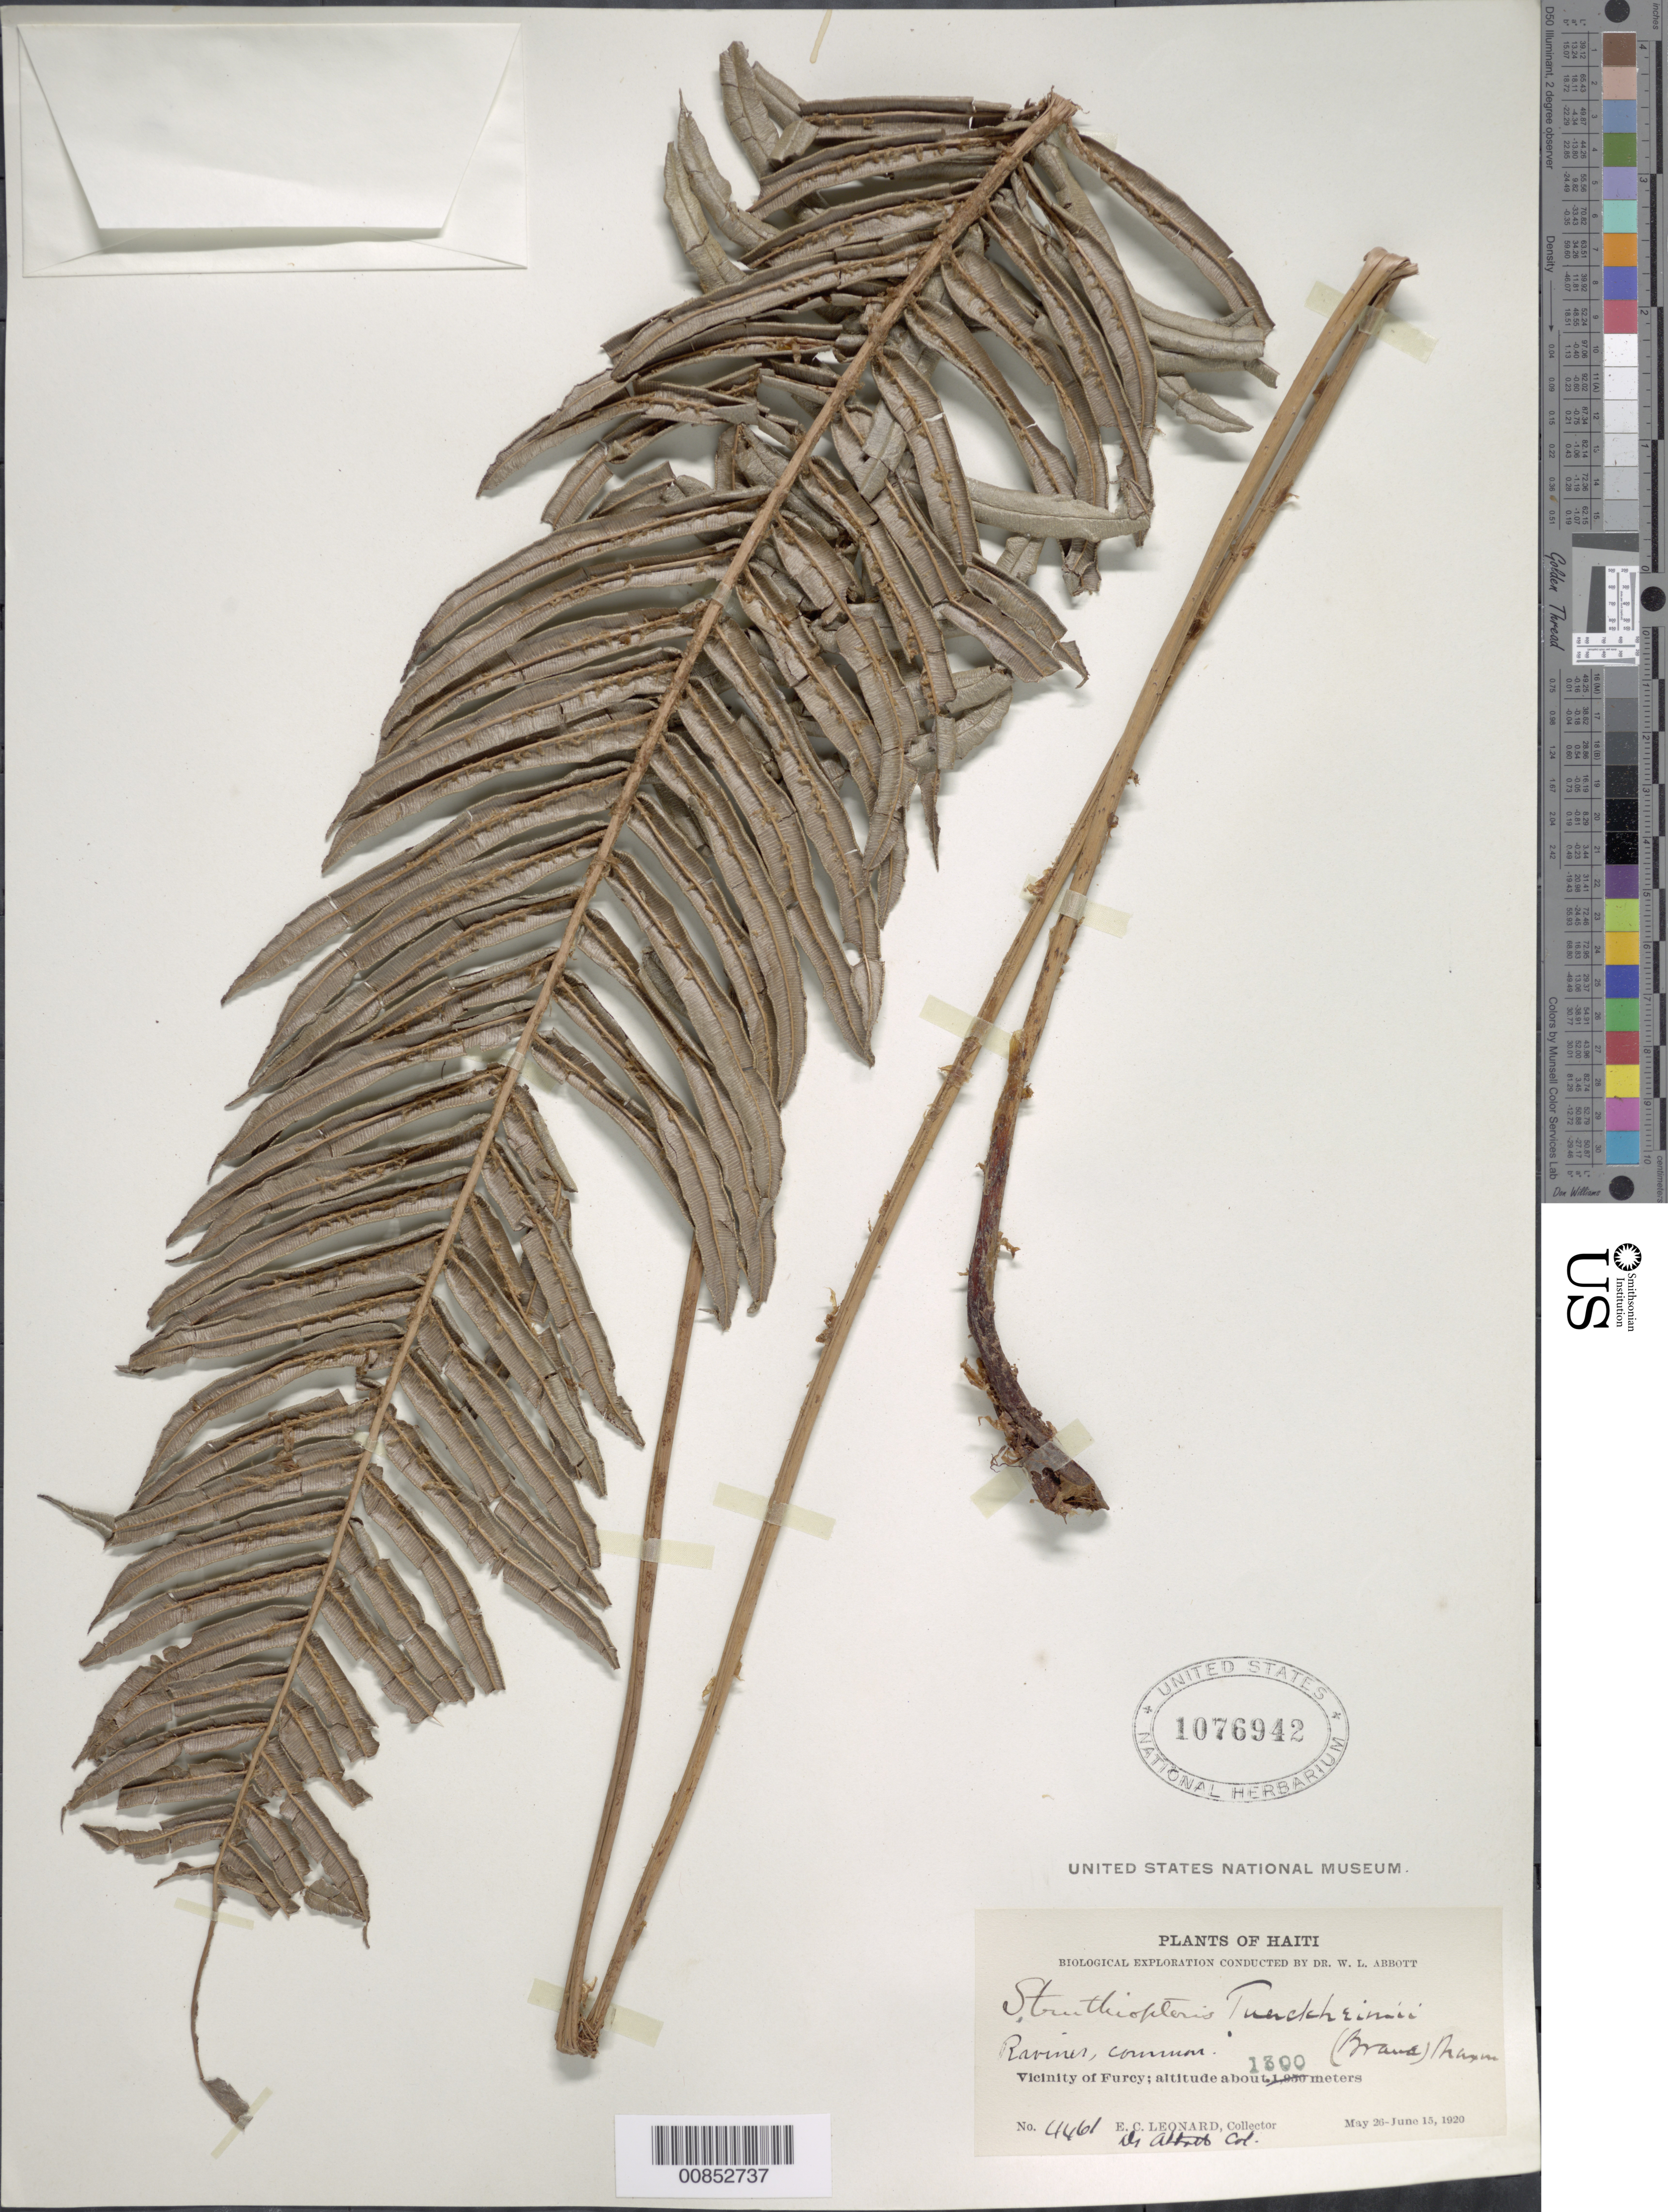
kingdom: Plantae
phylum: Tracheophyta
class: Polypodiopsida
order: Polypodiales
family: Blechnaceae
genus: Blechnum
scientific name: Blechnum tuerckheimii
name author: Brause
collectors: E. C. Leonard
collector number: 4461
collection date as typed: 26 May 1920 to 15 Jun 1920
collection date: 1920-05-26/1920-06-15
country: Haiti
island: Hispaniola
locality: Furcy vicinity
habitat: Ravines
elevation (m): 1300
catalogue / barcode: US 1076942